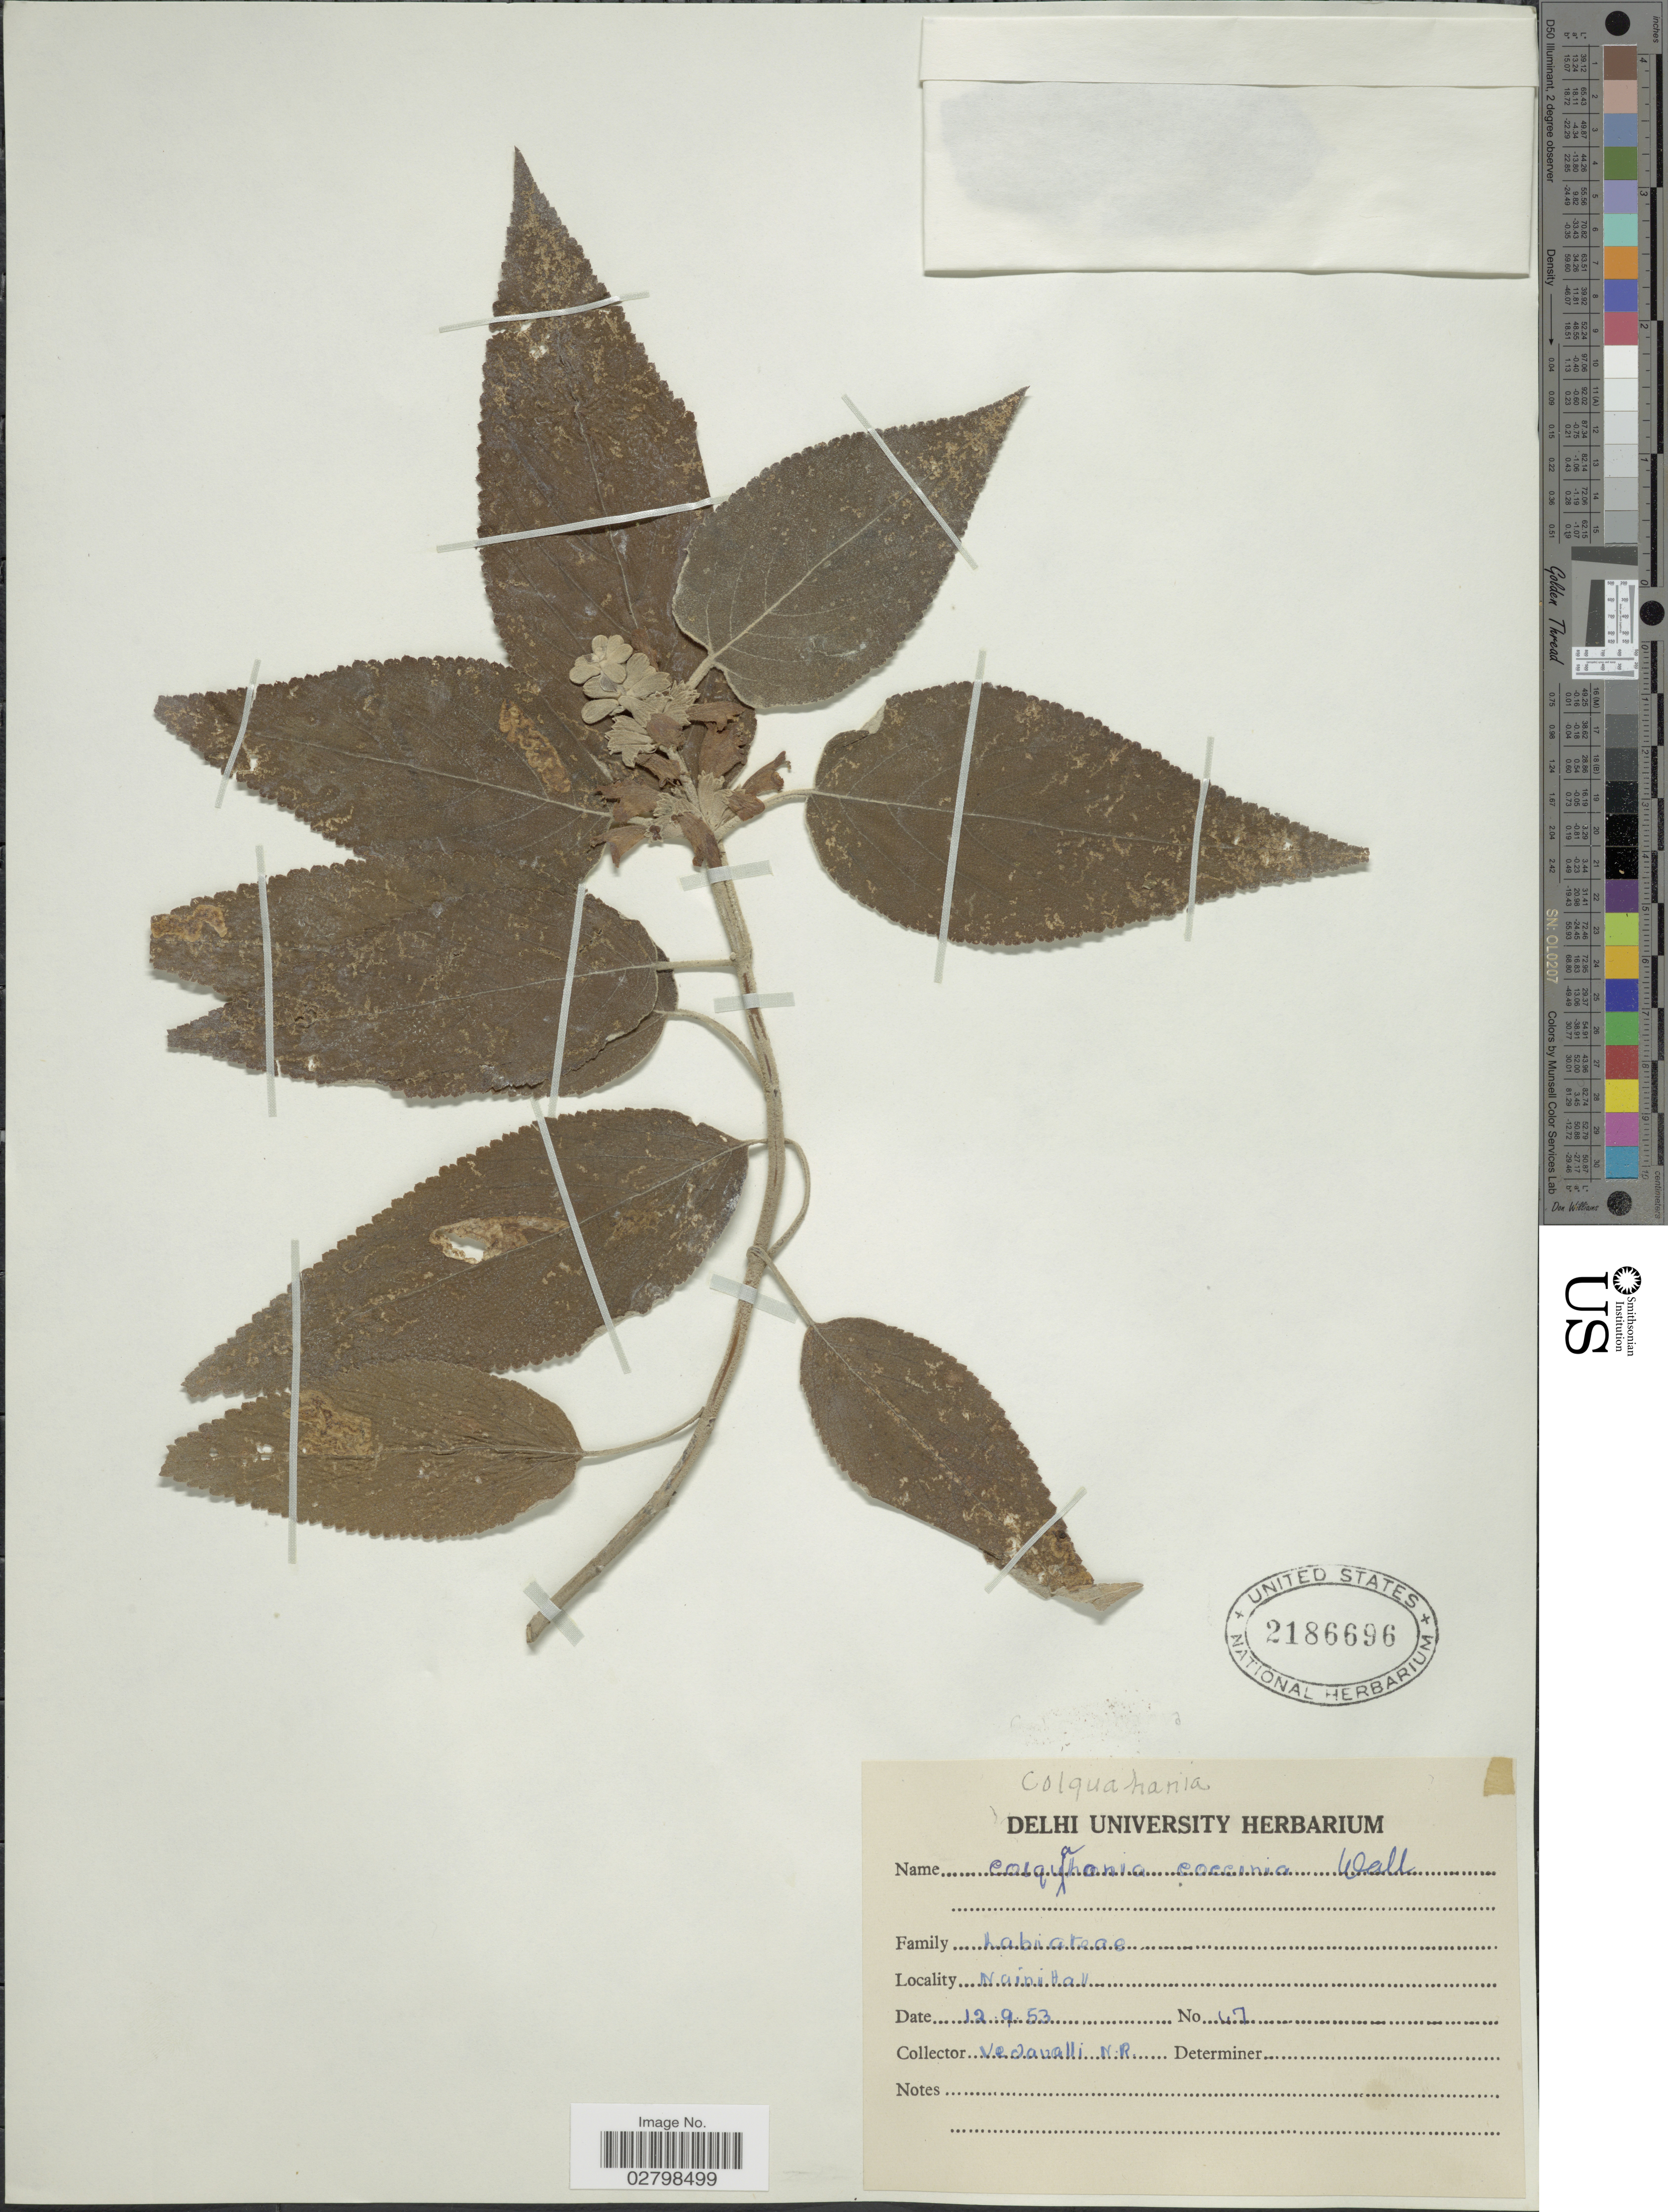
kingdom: Plantae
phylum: Tracheophyta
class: Magnoliopsida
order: Lamiales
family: Lamiaceae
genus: Colquhounia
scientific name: Colquhounia coccinea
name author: Wall.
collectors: N. Vedavalli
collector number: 47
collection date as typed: Transcribed d/m/y: 12/9/53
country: India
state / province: Uttarakhand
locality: Nainital.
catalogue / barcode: US 2186696